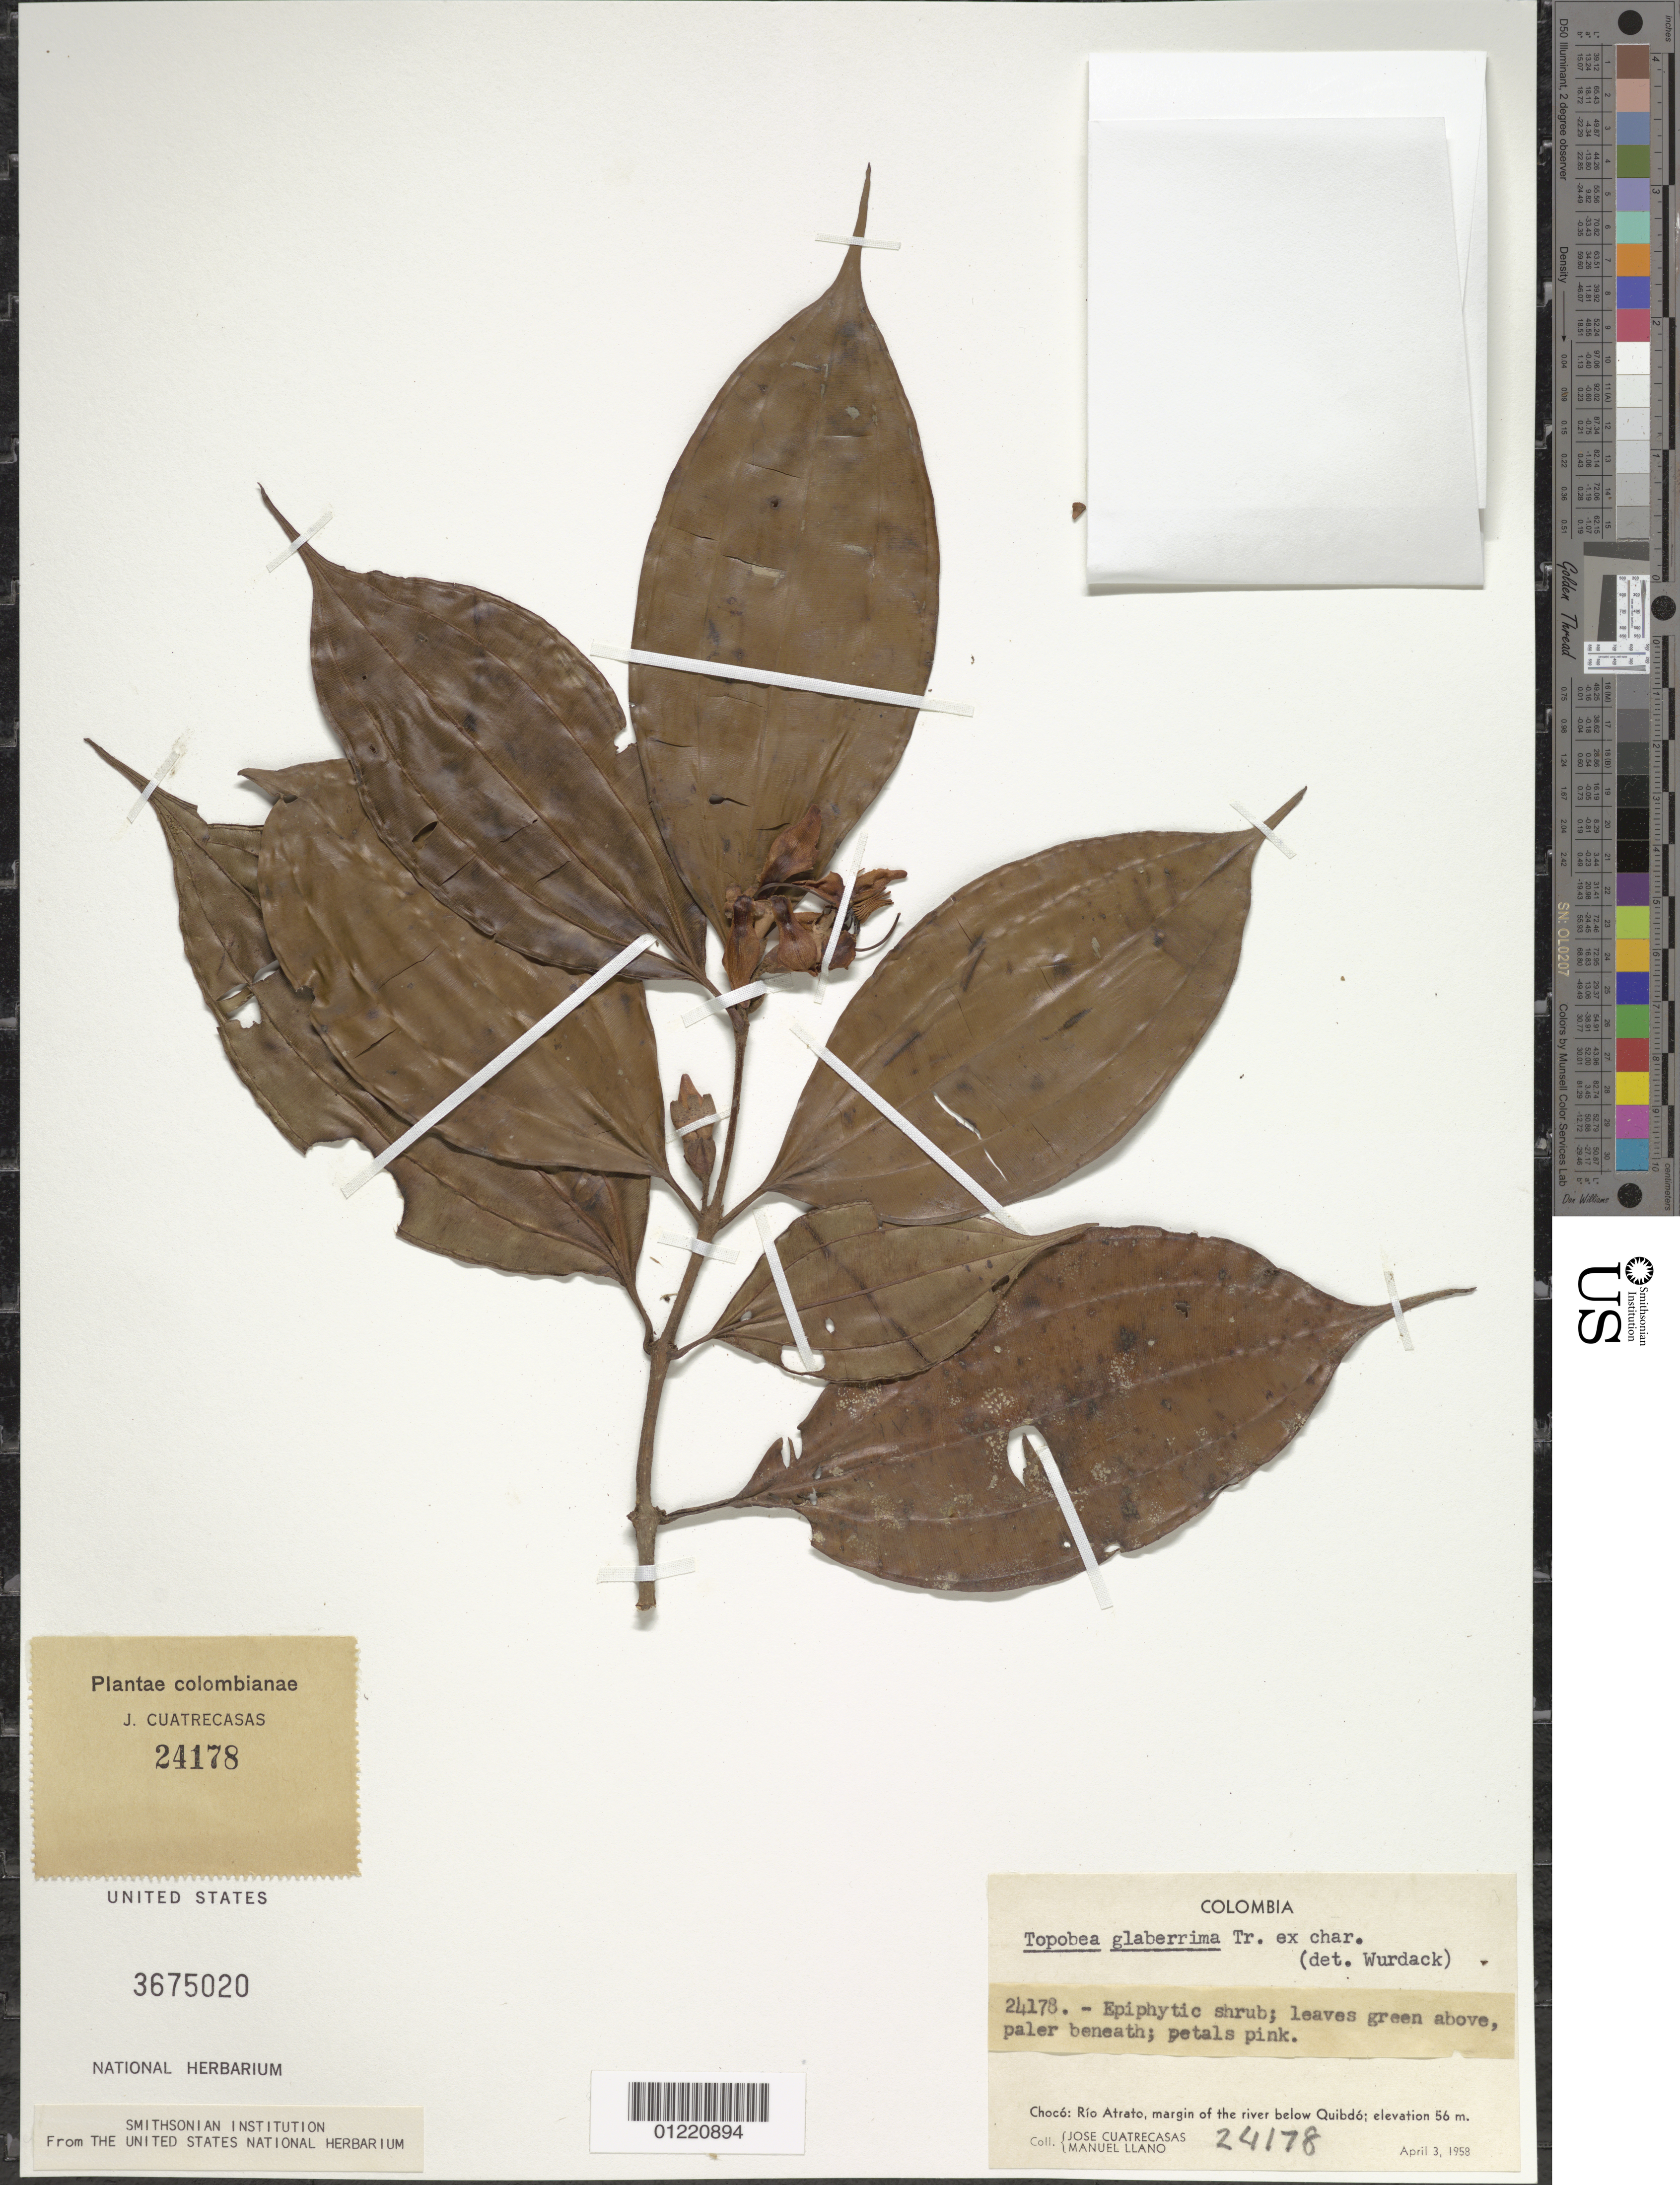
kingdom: Plantae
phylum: Tracheophyta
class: Magnoliopsida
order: Myrtales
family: Melastomataceae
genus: Topobea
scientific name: Topobea glaberrima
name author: Triana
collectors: J. Cuatrecasas & M. Llano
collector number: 24178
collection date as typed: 03 Apr 1958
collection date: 1958-04-03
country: Colombia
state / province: Chocó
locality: Rio Atrato, margin of the River below Quibdo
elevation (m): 56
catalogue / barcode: US 3675020